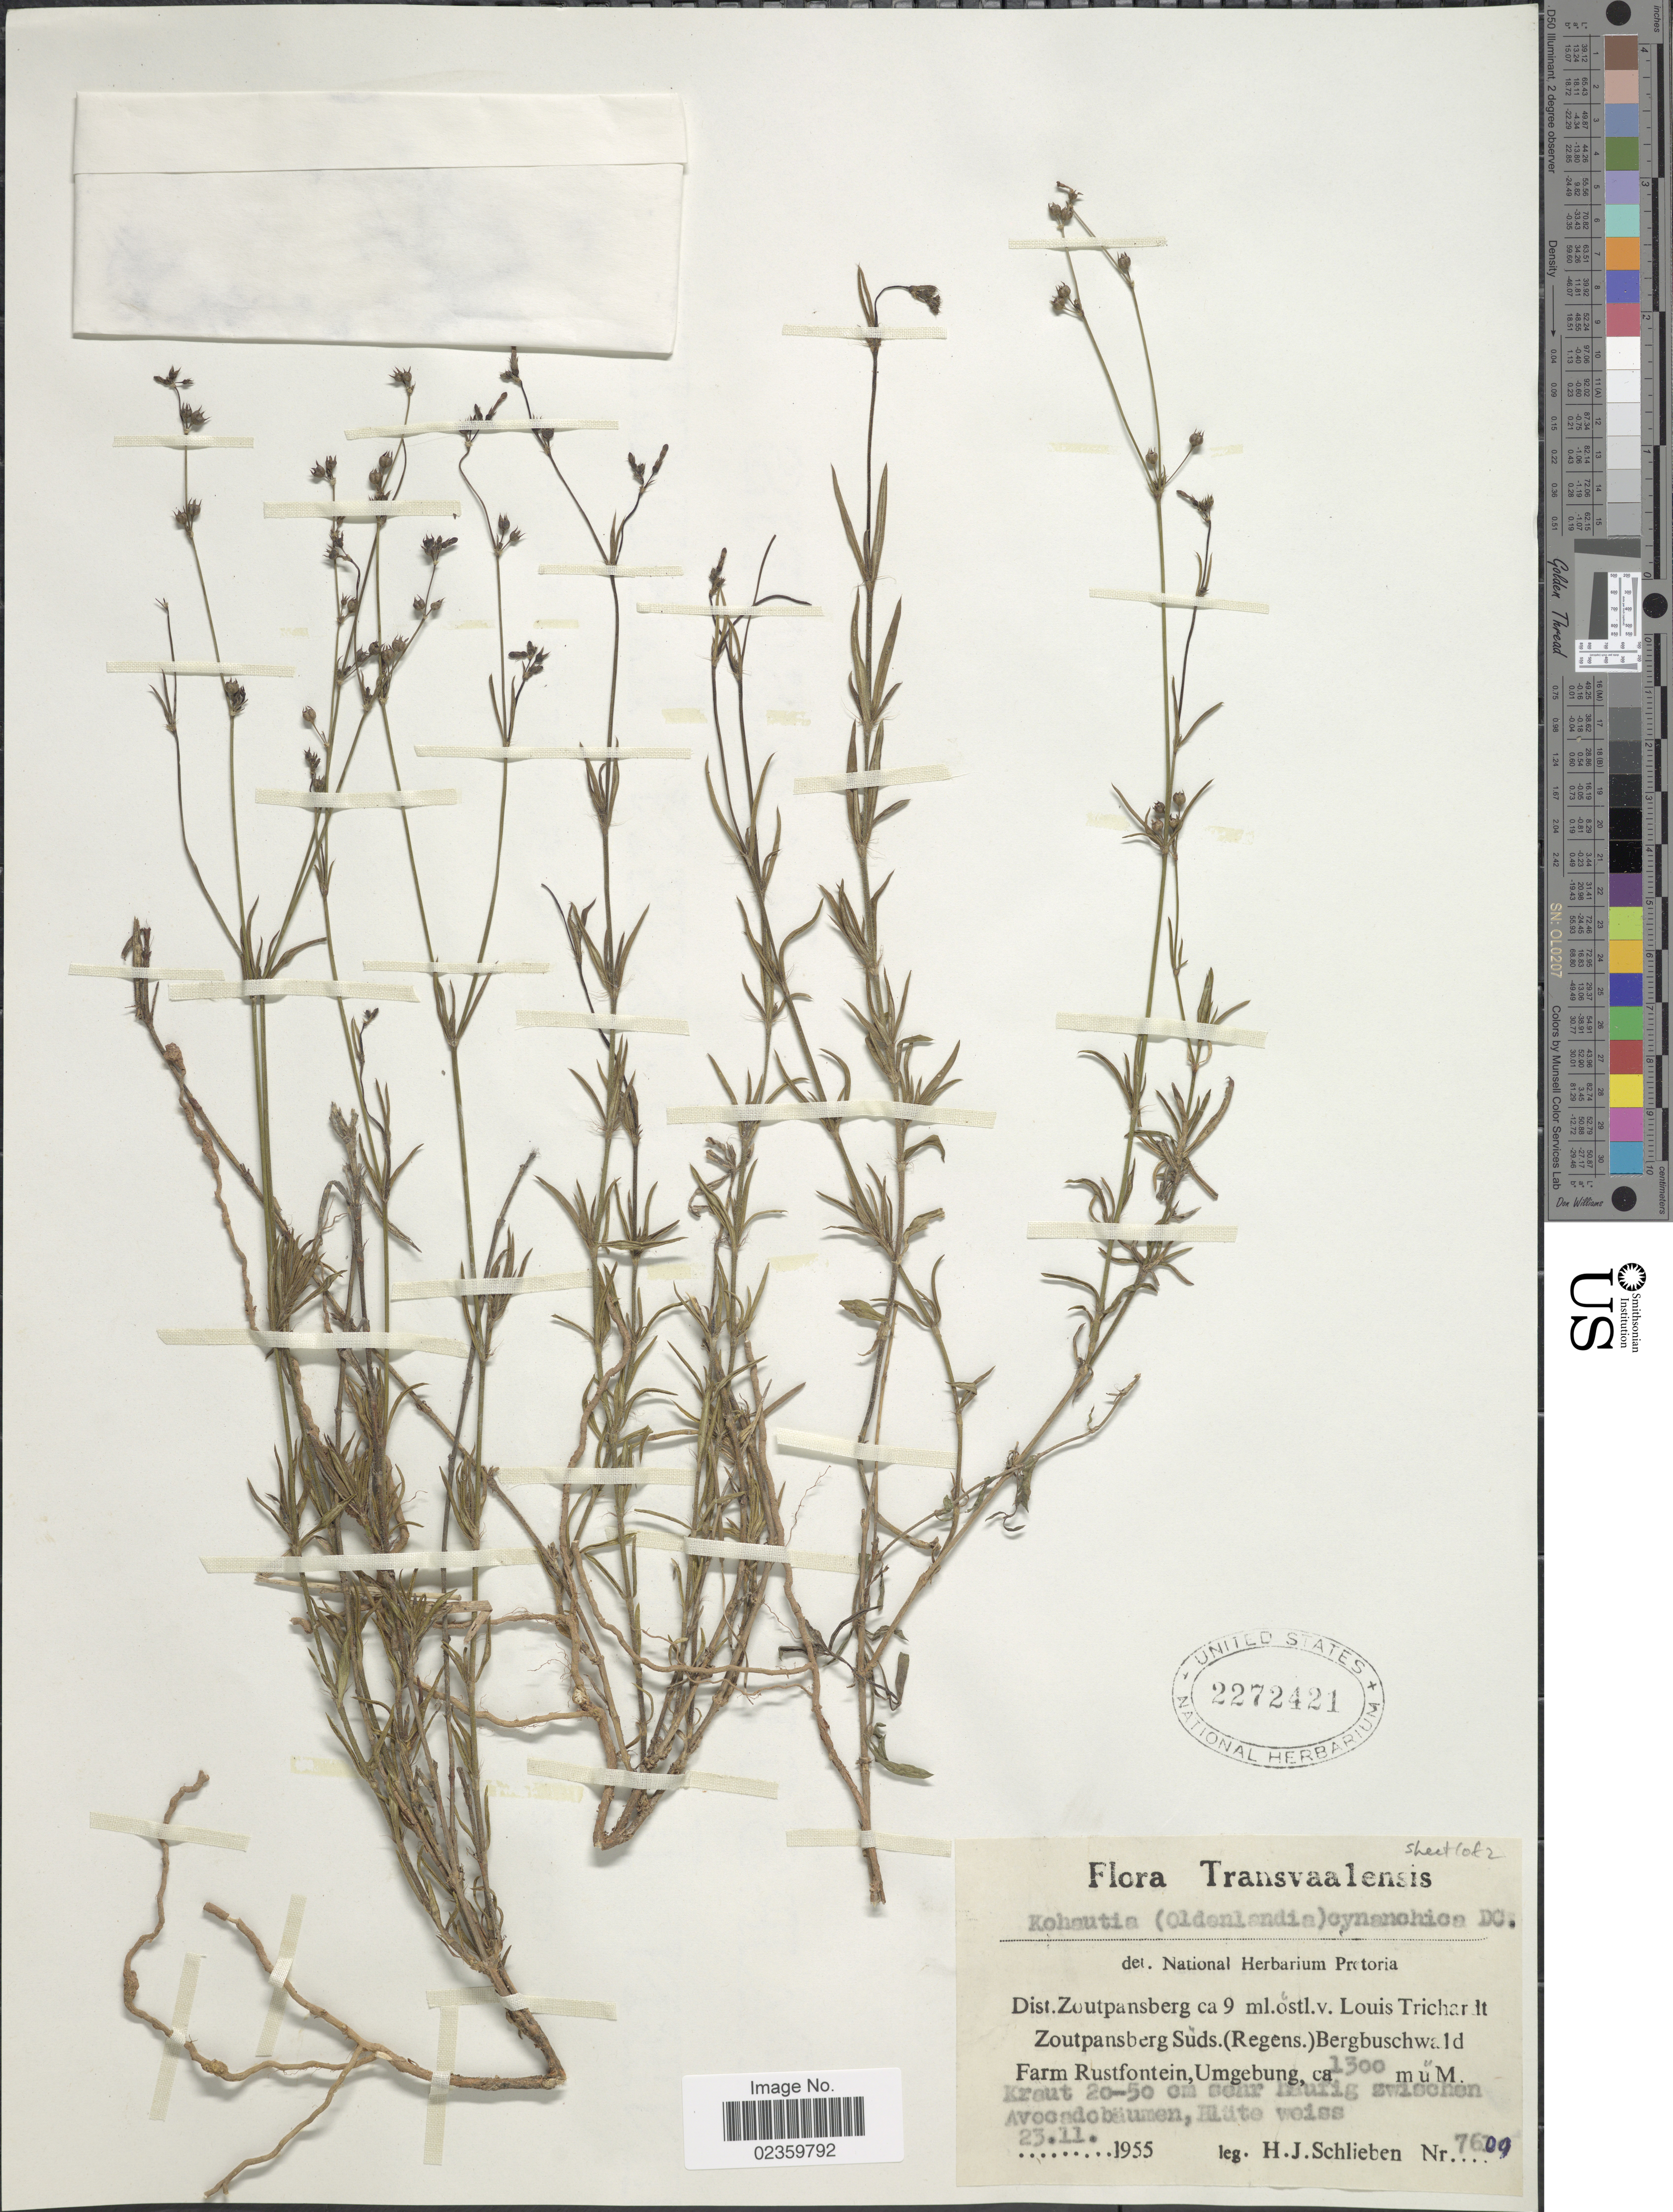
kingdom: Plantae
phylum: Tracheophyta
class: Magnoliopsida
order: Gentianales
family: Rubiaceae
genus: Kohautia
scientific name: Kohautia cynanchica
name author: DC.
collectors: H. J. Schlieben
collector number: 7609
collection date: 1955-11-23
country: South Africa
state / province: Limpopo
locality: Transvaalensis, Dist. Zoutpansberg ca 9 ml. ostl. v. Louis Trichardt Zoutpansberg Suds (Regens) Bergbuschwald Farm Rustfontein, Umgebung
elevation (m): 1300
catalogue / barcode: US 2272421